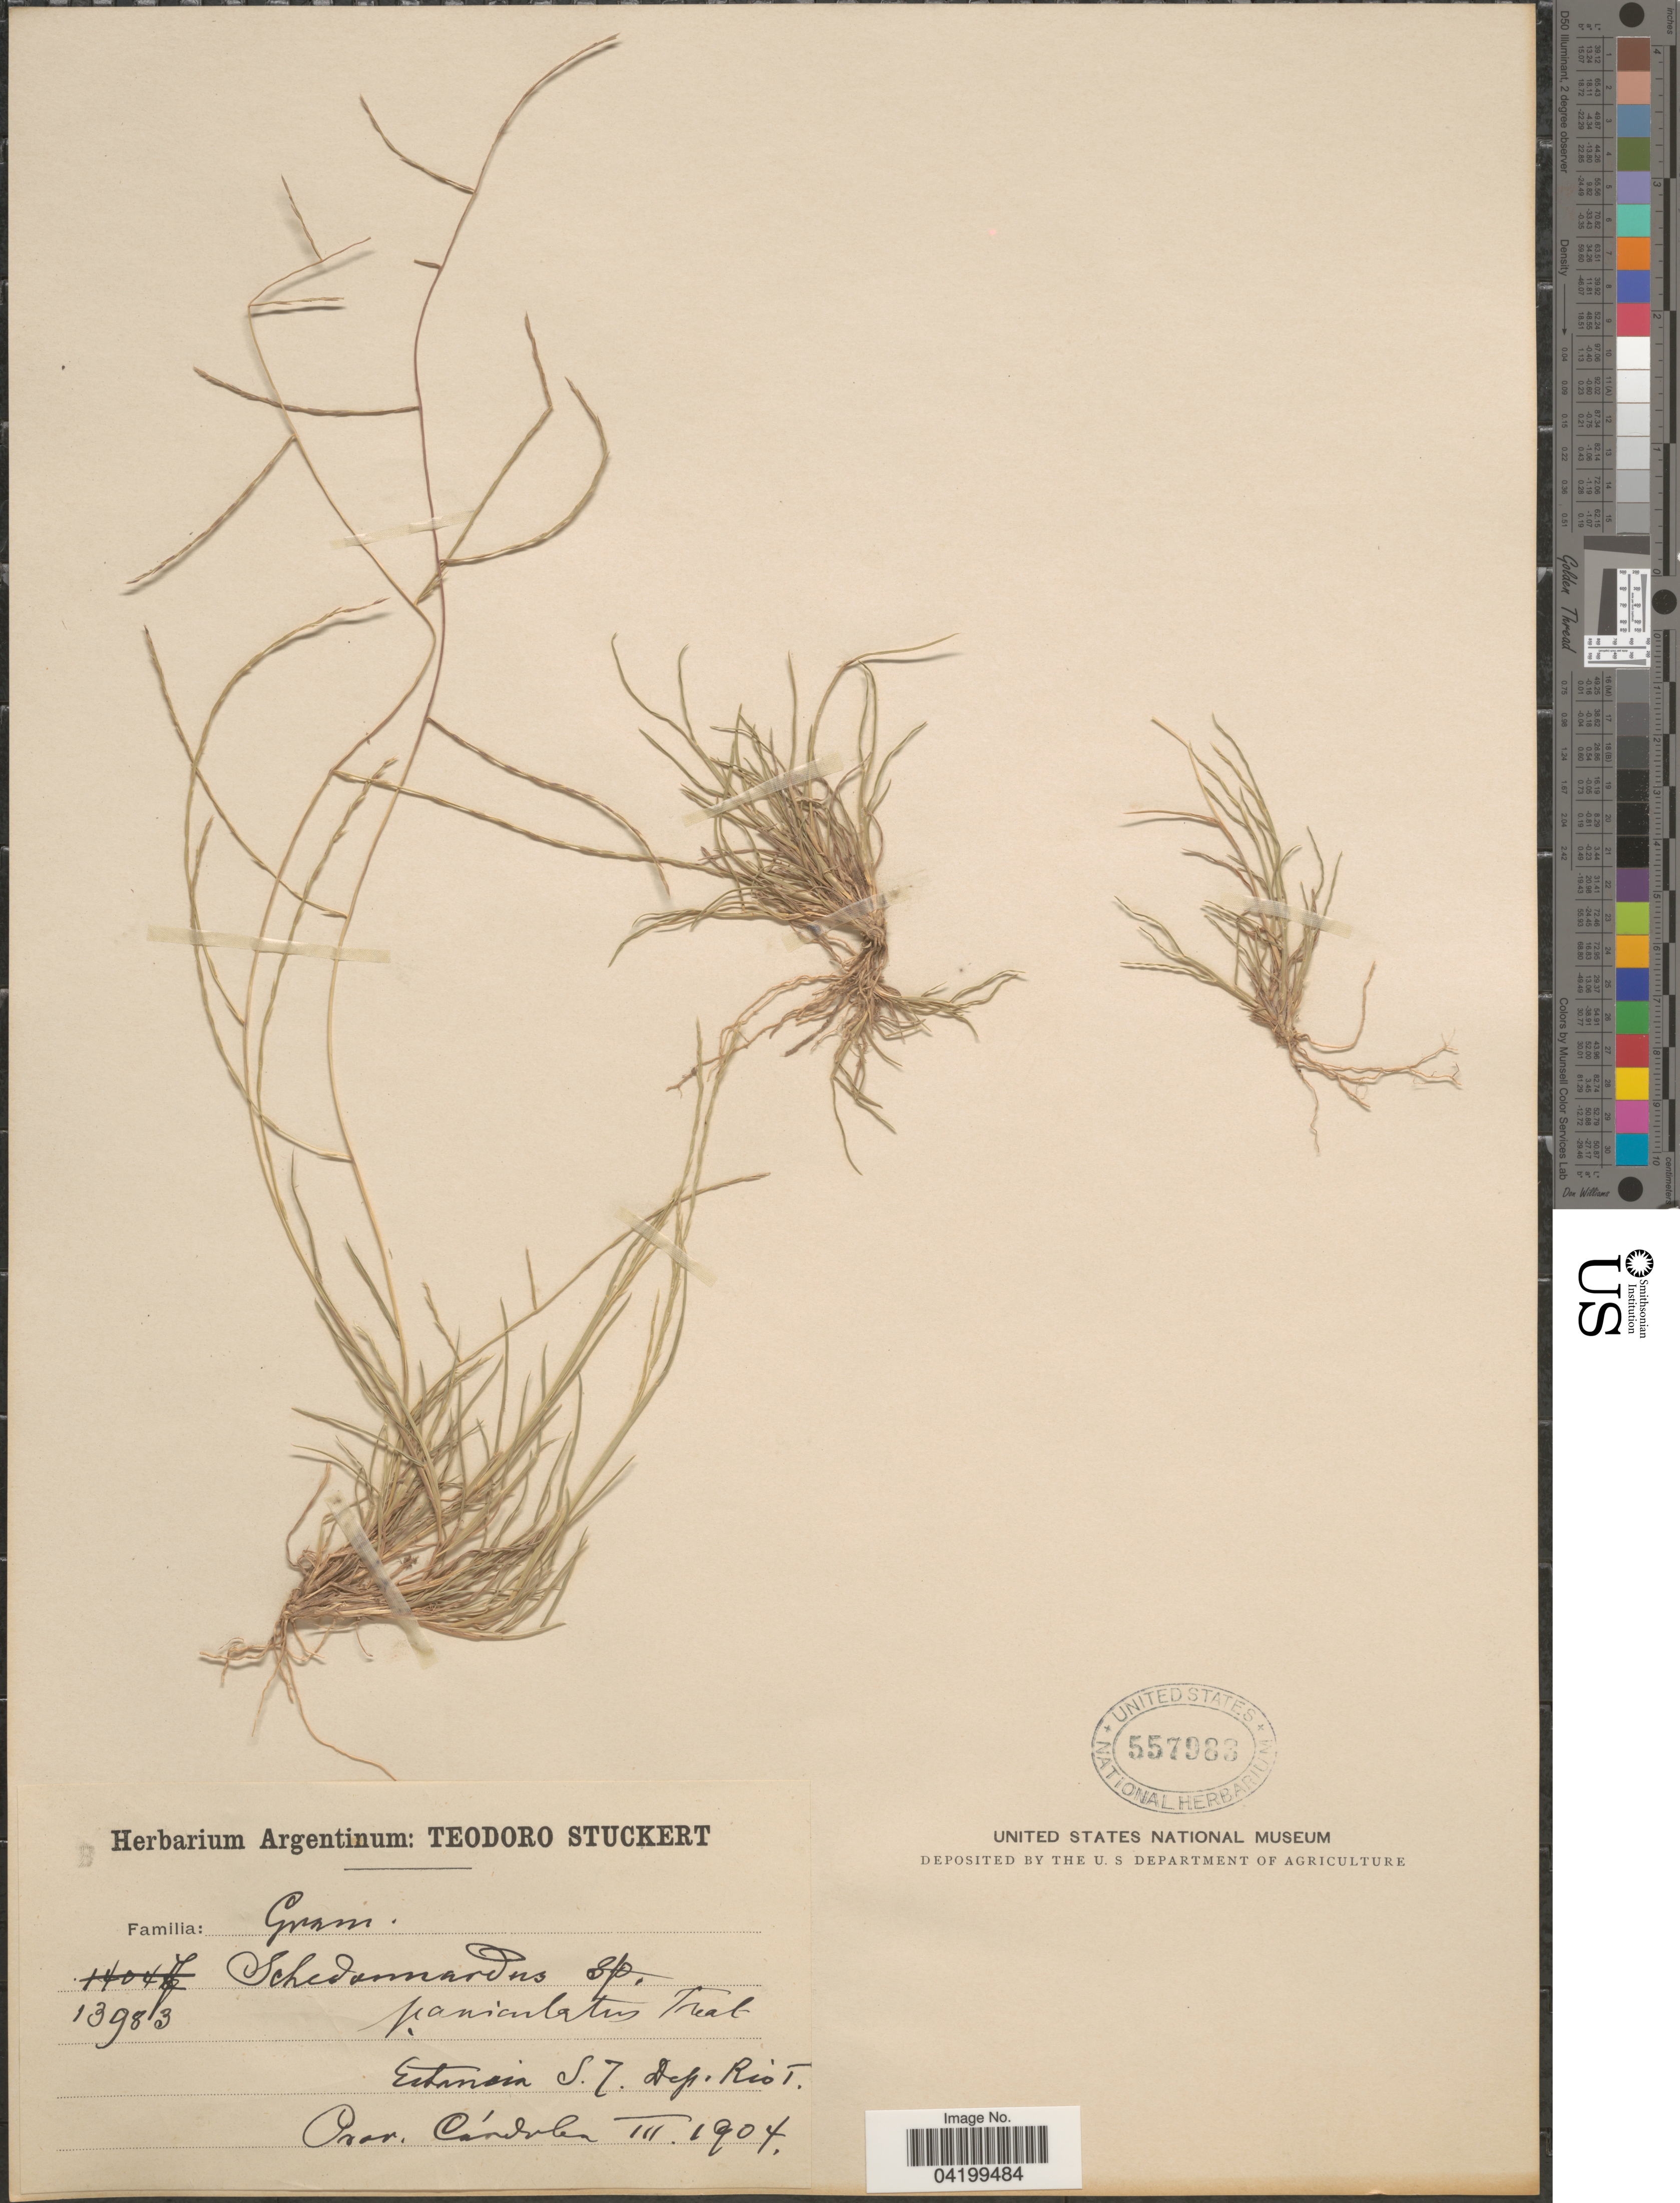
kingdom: Plantae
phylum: Tracheophyta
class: Liliopsida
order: Poales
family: Poaceae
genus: Muhlenbergia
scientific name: Muhlenbergia paniculata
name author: (Nutt.) Columbus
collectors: Ex herb. Teodoro Stuckert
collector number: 13983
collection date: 1904-03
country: Argentina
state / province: Cordoba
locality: Estancia S. T. Dep. Rio T.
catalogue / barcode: US 557983